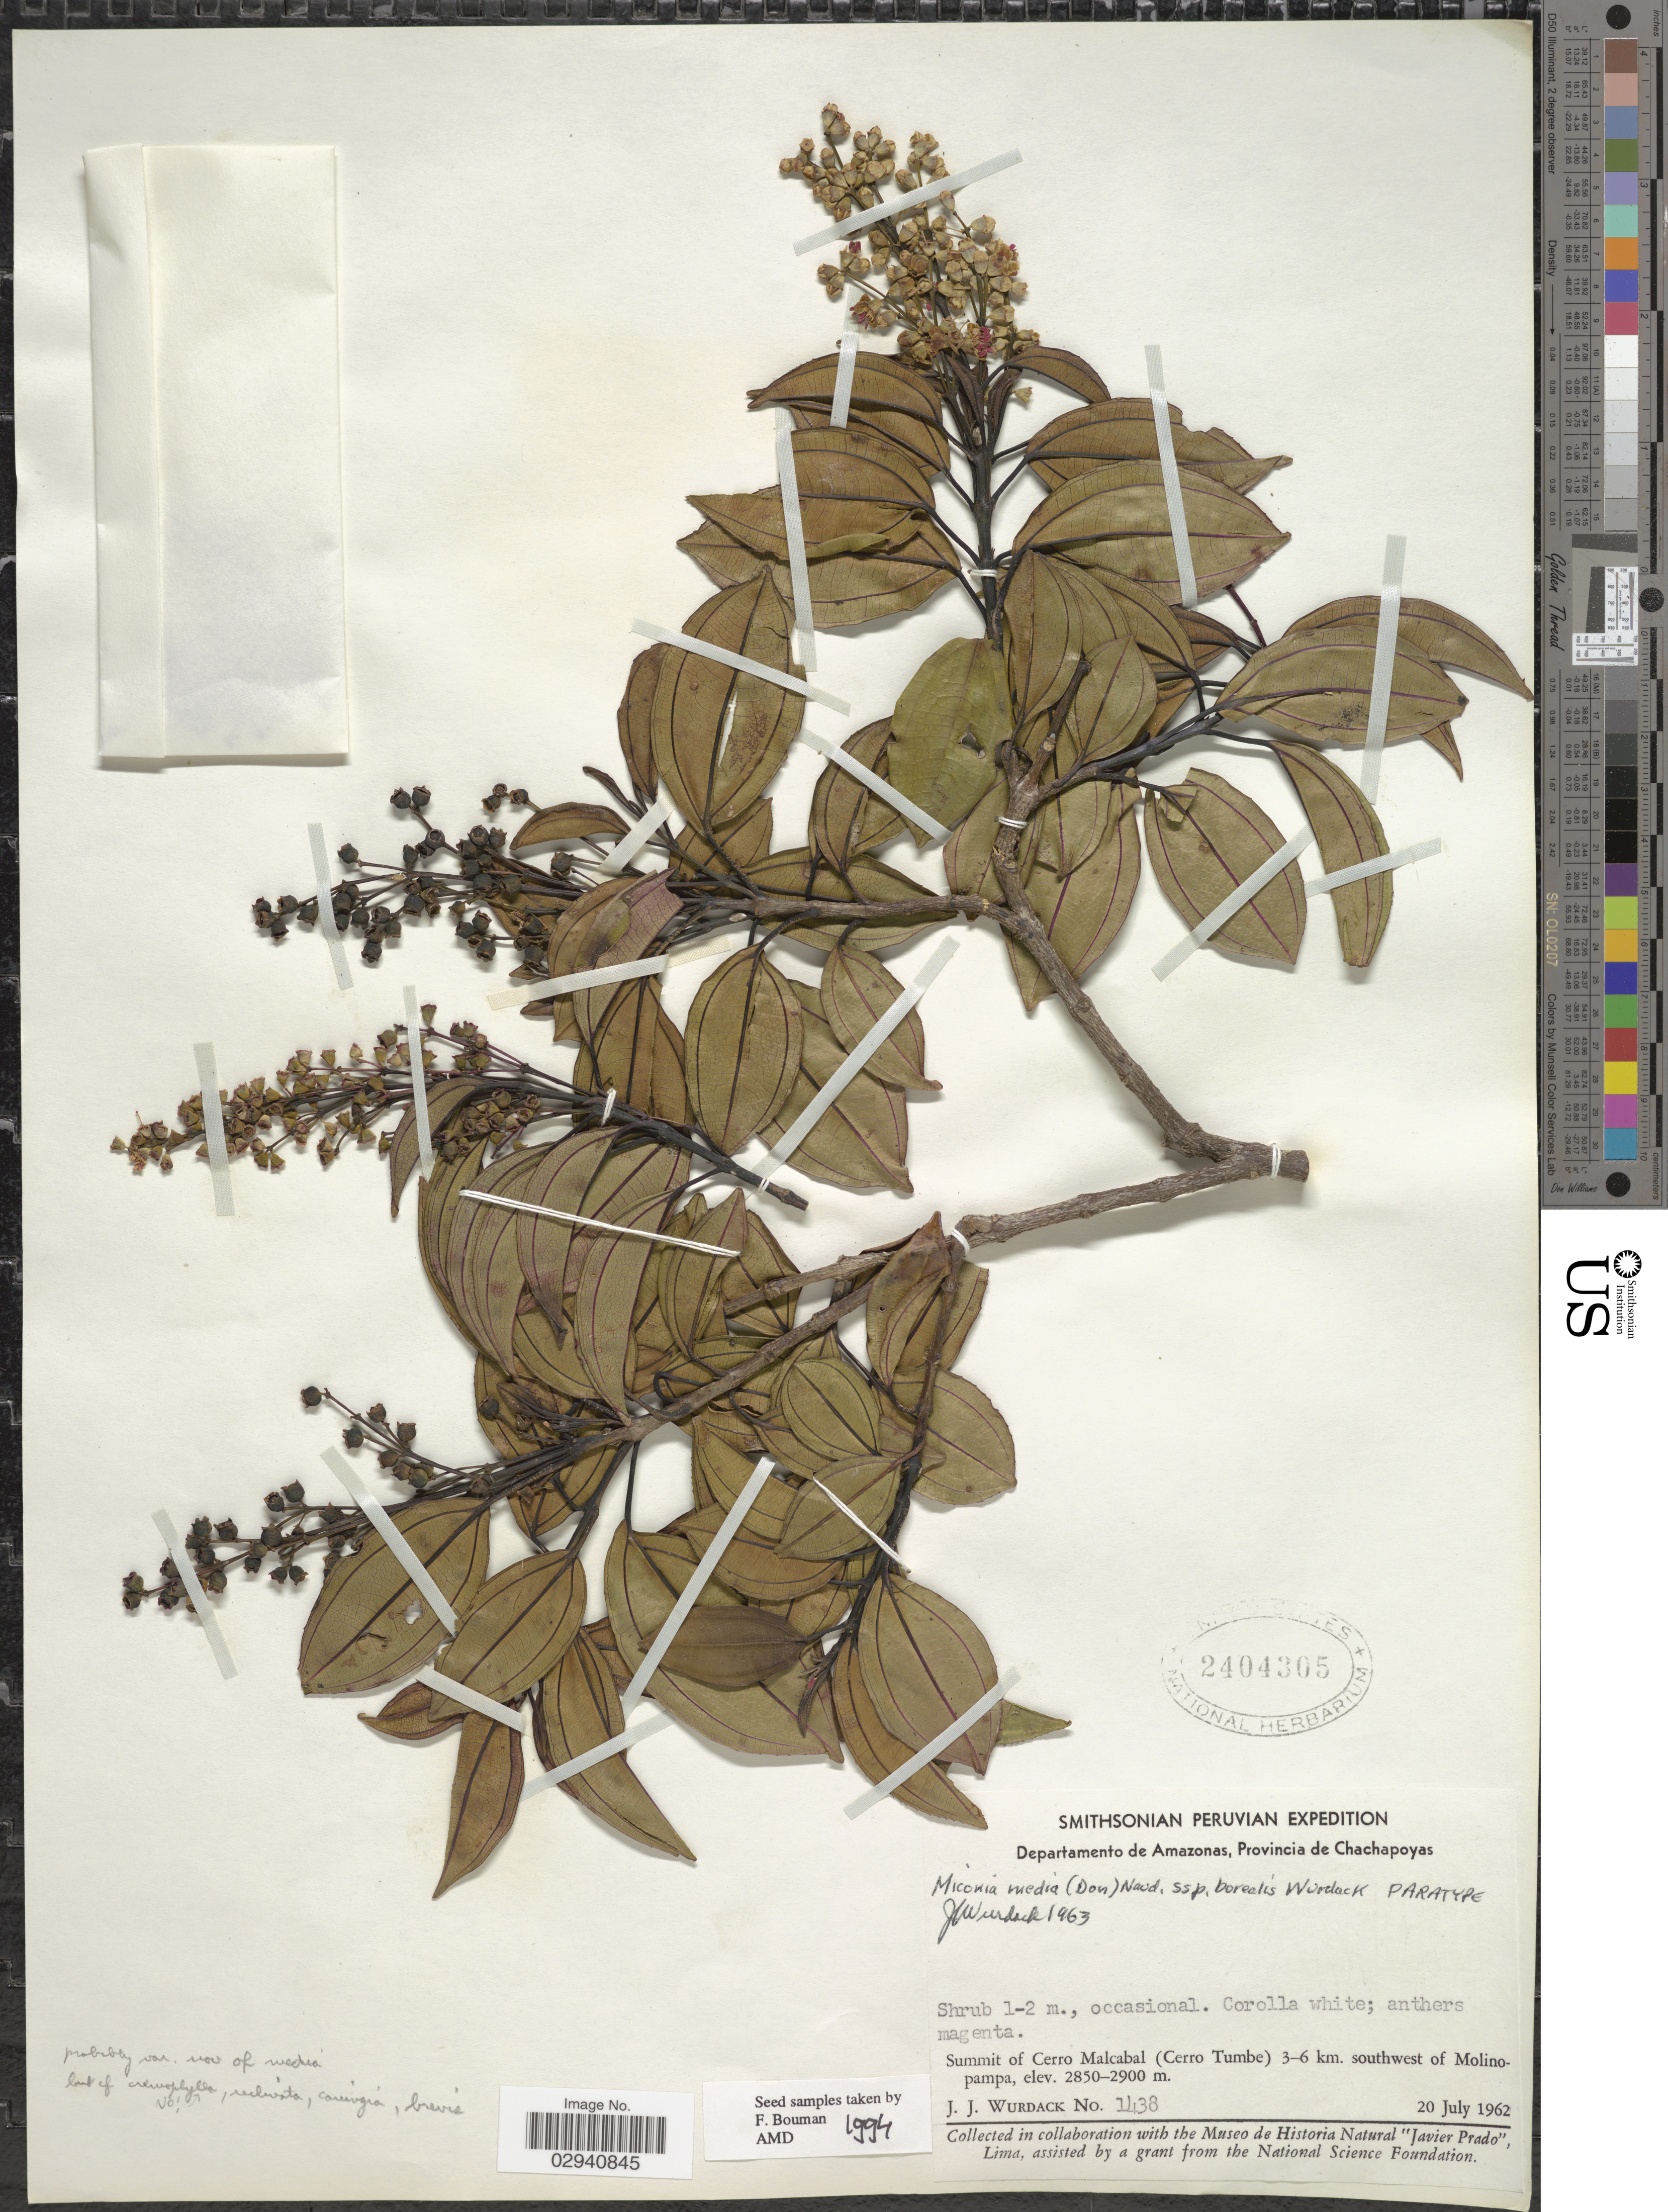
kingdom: Plantae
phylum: Tracheophyta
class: Magnoliopsida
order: Myrtales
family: Melastomataceae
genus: Miconia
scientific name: Miconia media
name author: (D. Don) Naudin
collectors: J. J. Wurdack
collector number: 1438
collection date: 1962-07-20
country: Peru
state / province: Amazonas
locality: Departamento de Amazonas, Provincia de Chachapoyas. Summit of Cerro Malcabal (Cerro Tumbe) 3-6 km. southwest of Molinopampa.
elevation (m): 2850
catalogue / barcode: US 2404305